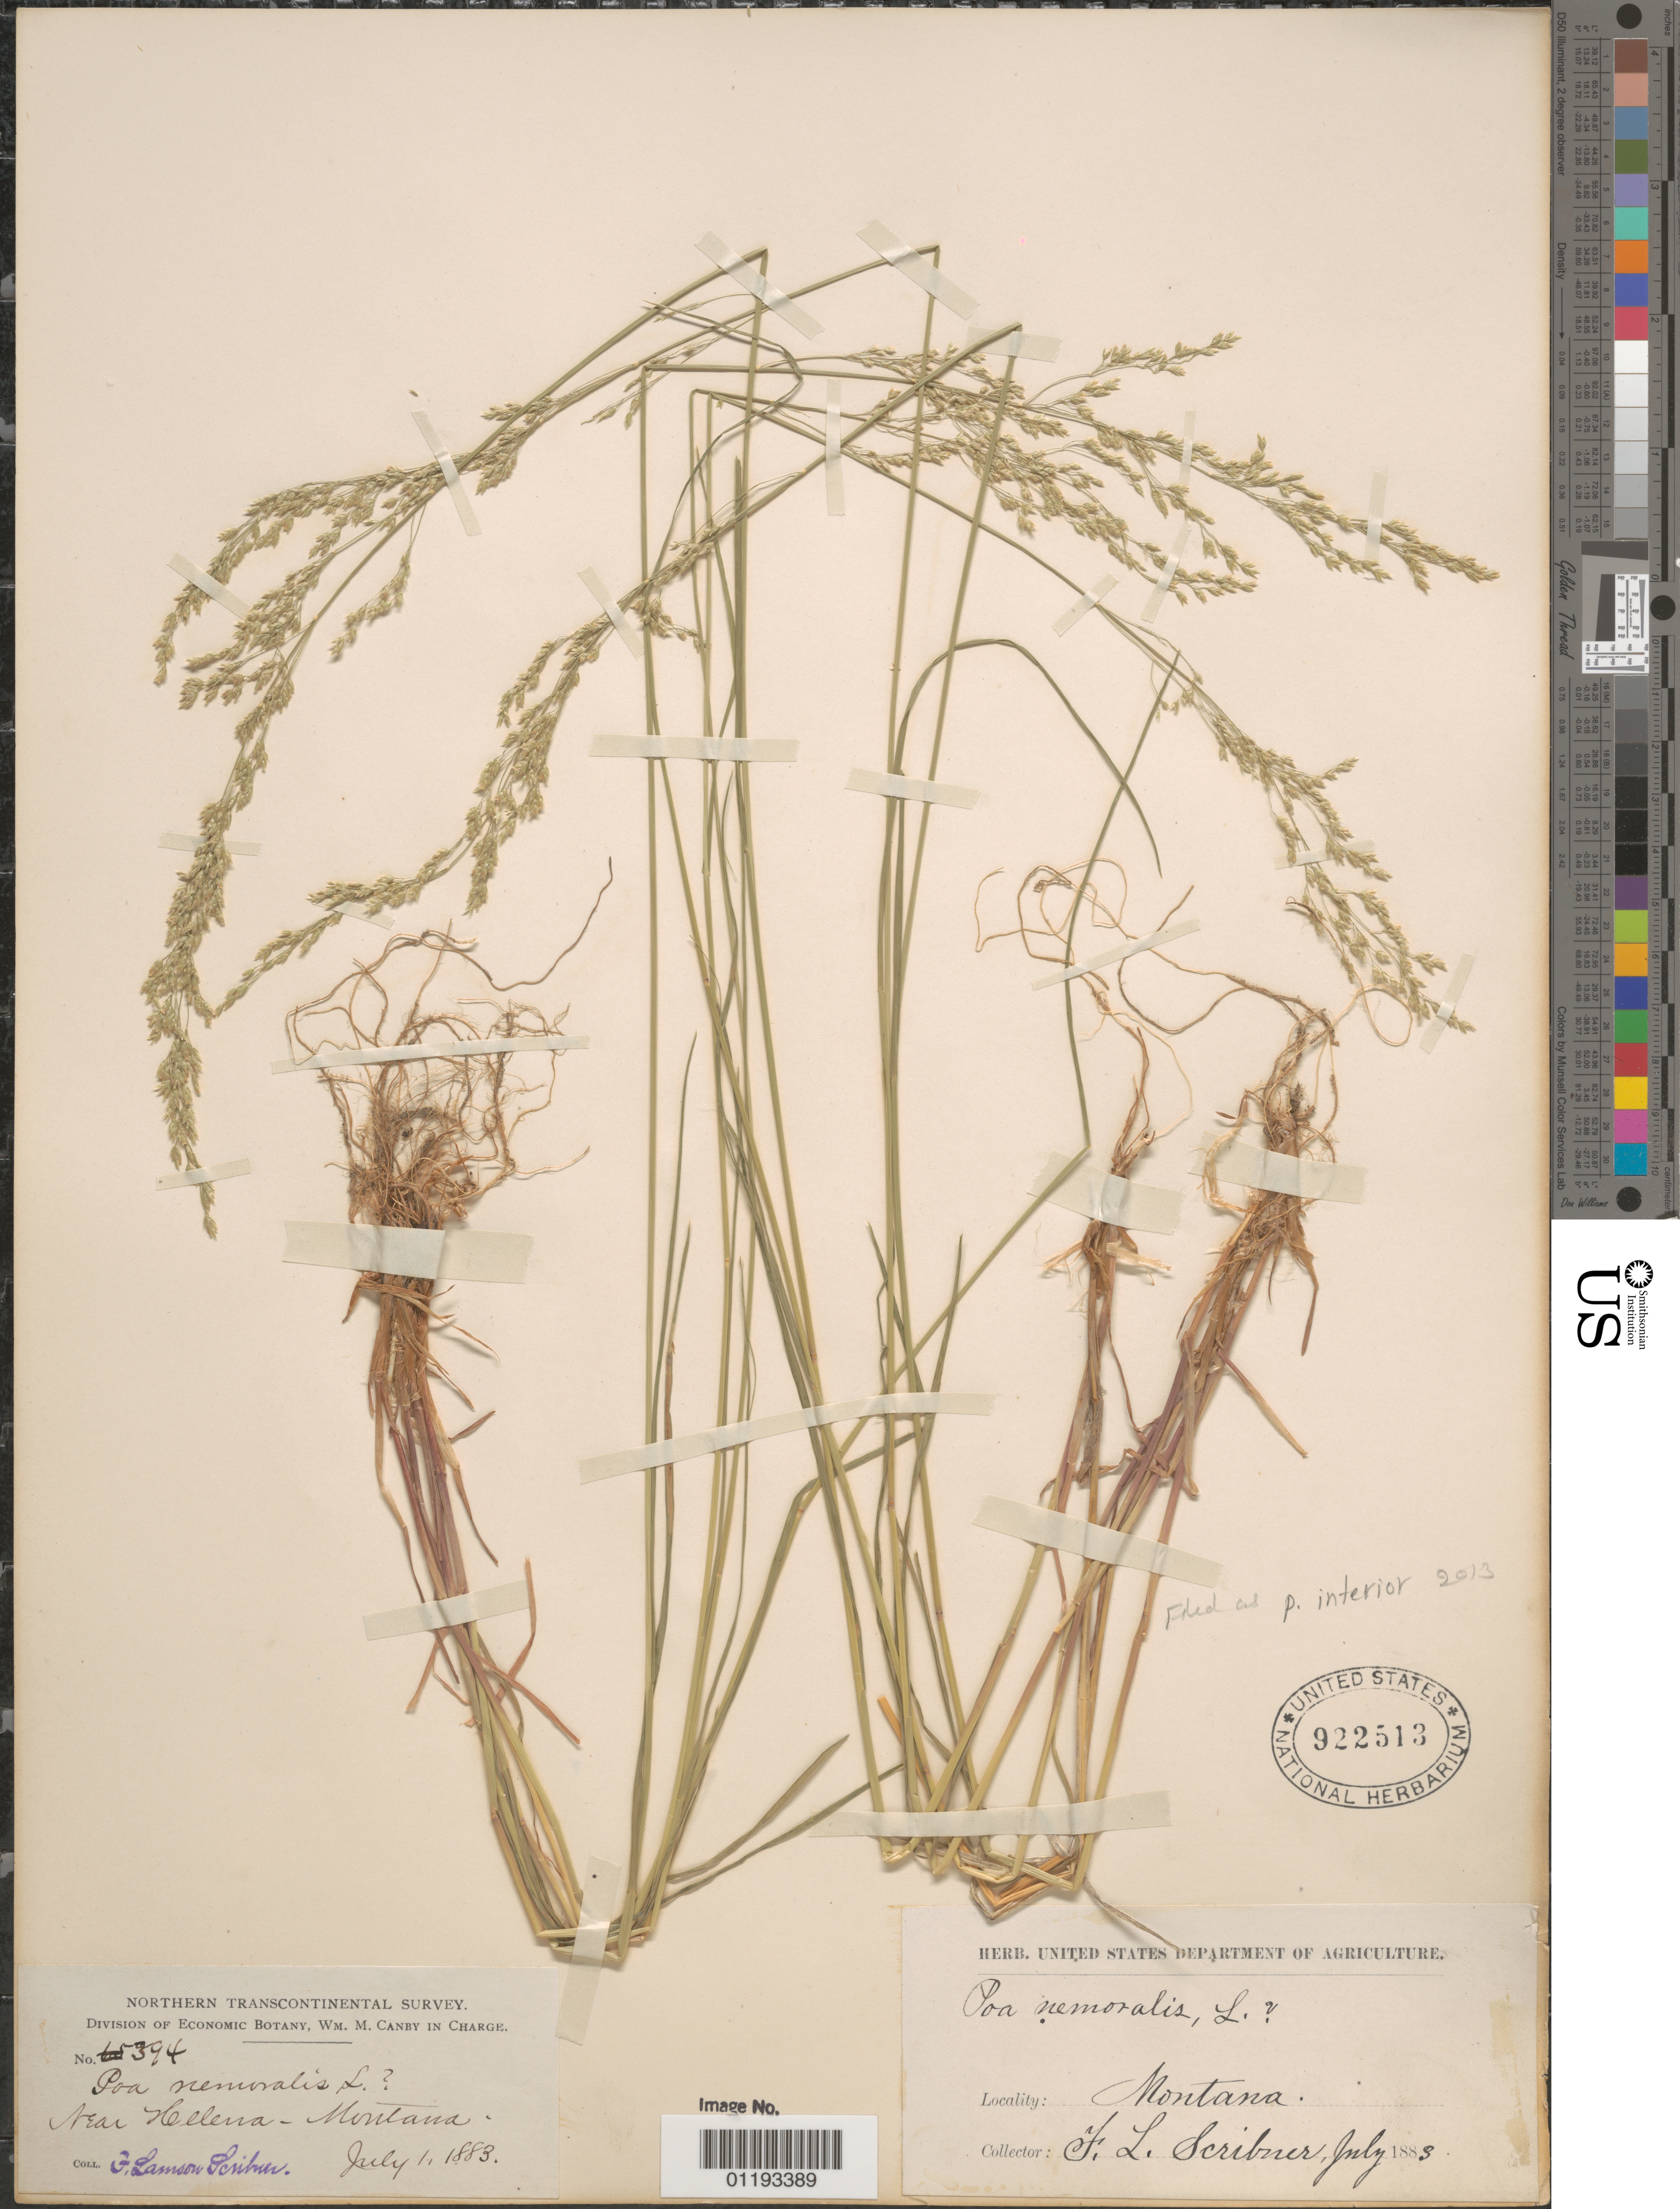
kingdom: Plantae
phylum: Tracheophyta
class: Liliopsida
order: Poales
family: Poaceae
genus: Poa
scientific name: Poa interior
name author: Rydb.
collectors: F. L. Scribner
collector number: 594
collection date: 1883-07-01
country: United States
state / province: Montana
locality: Near Helena.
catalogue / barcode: US 922513